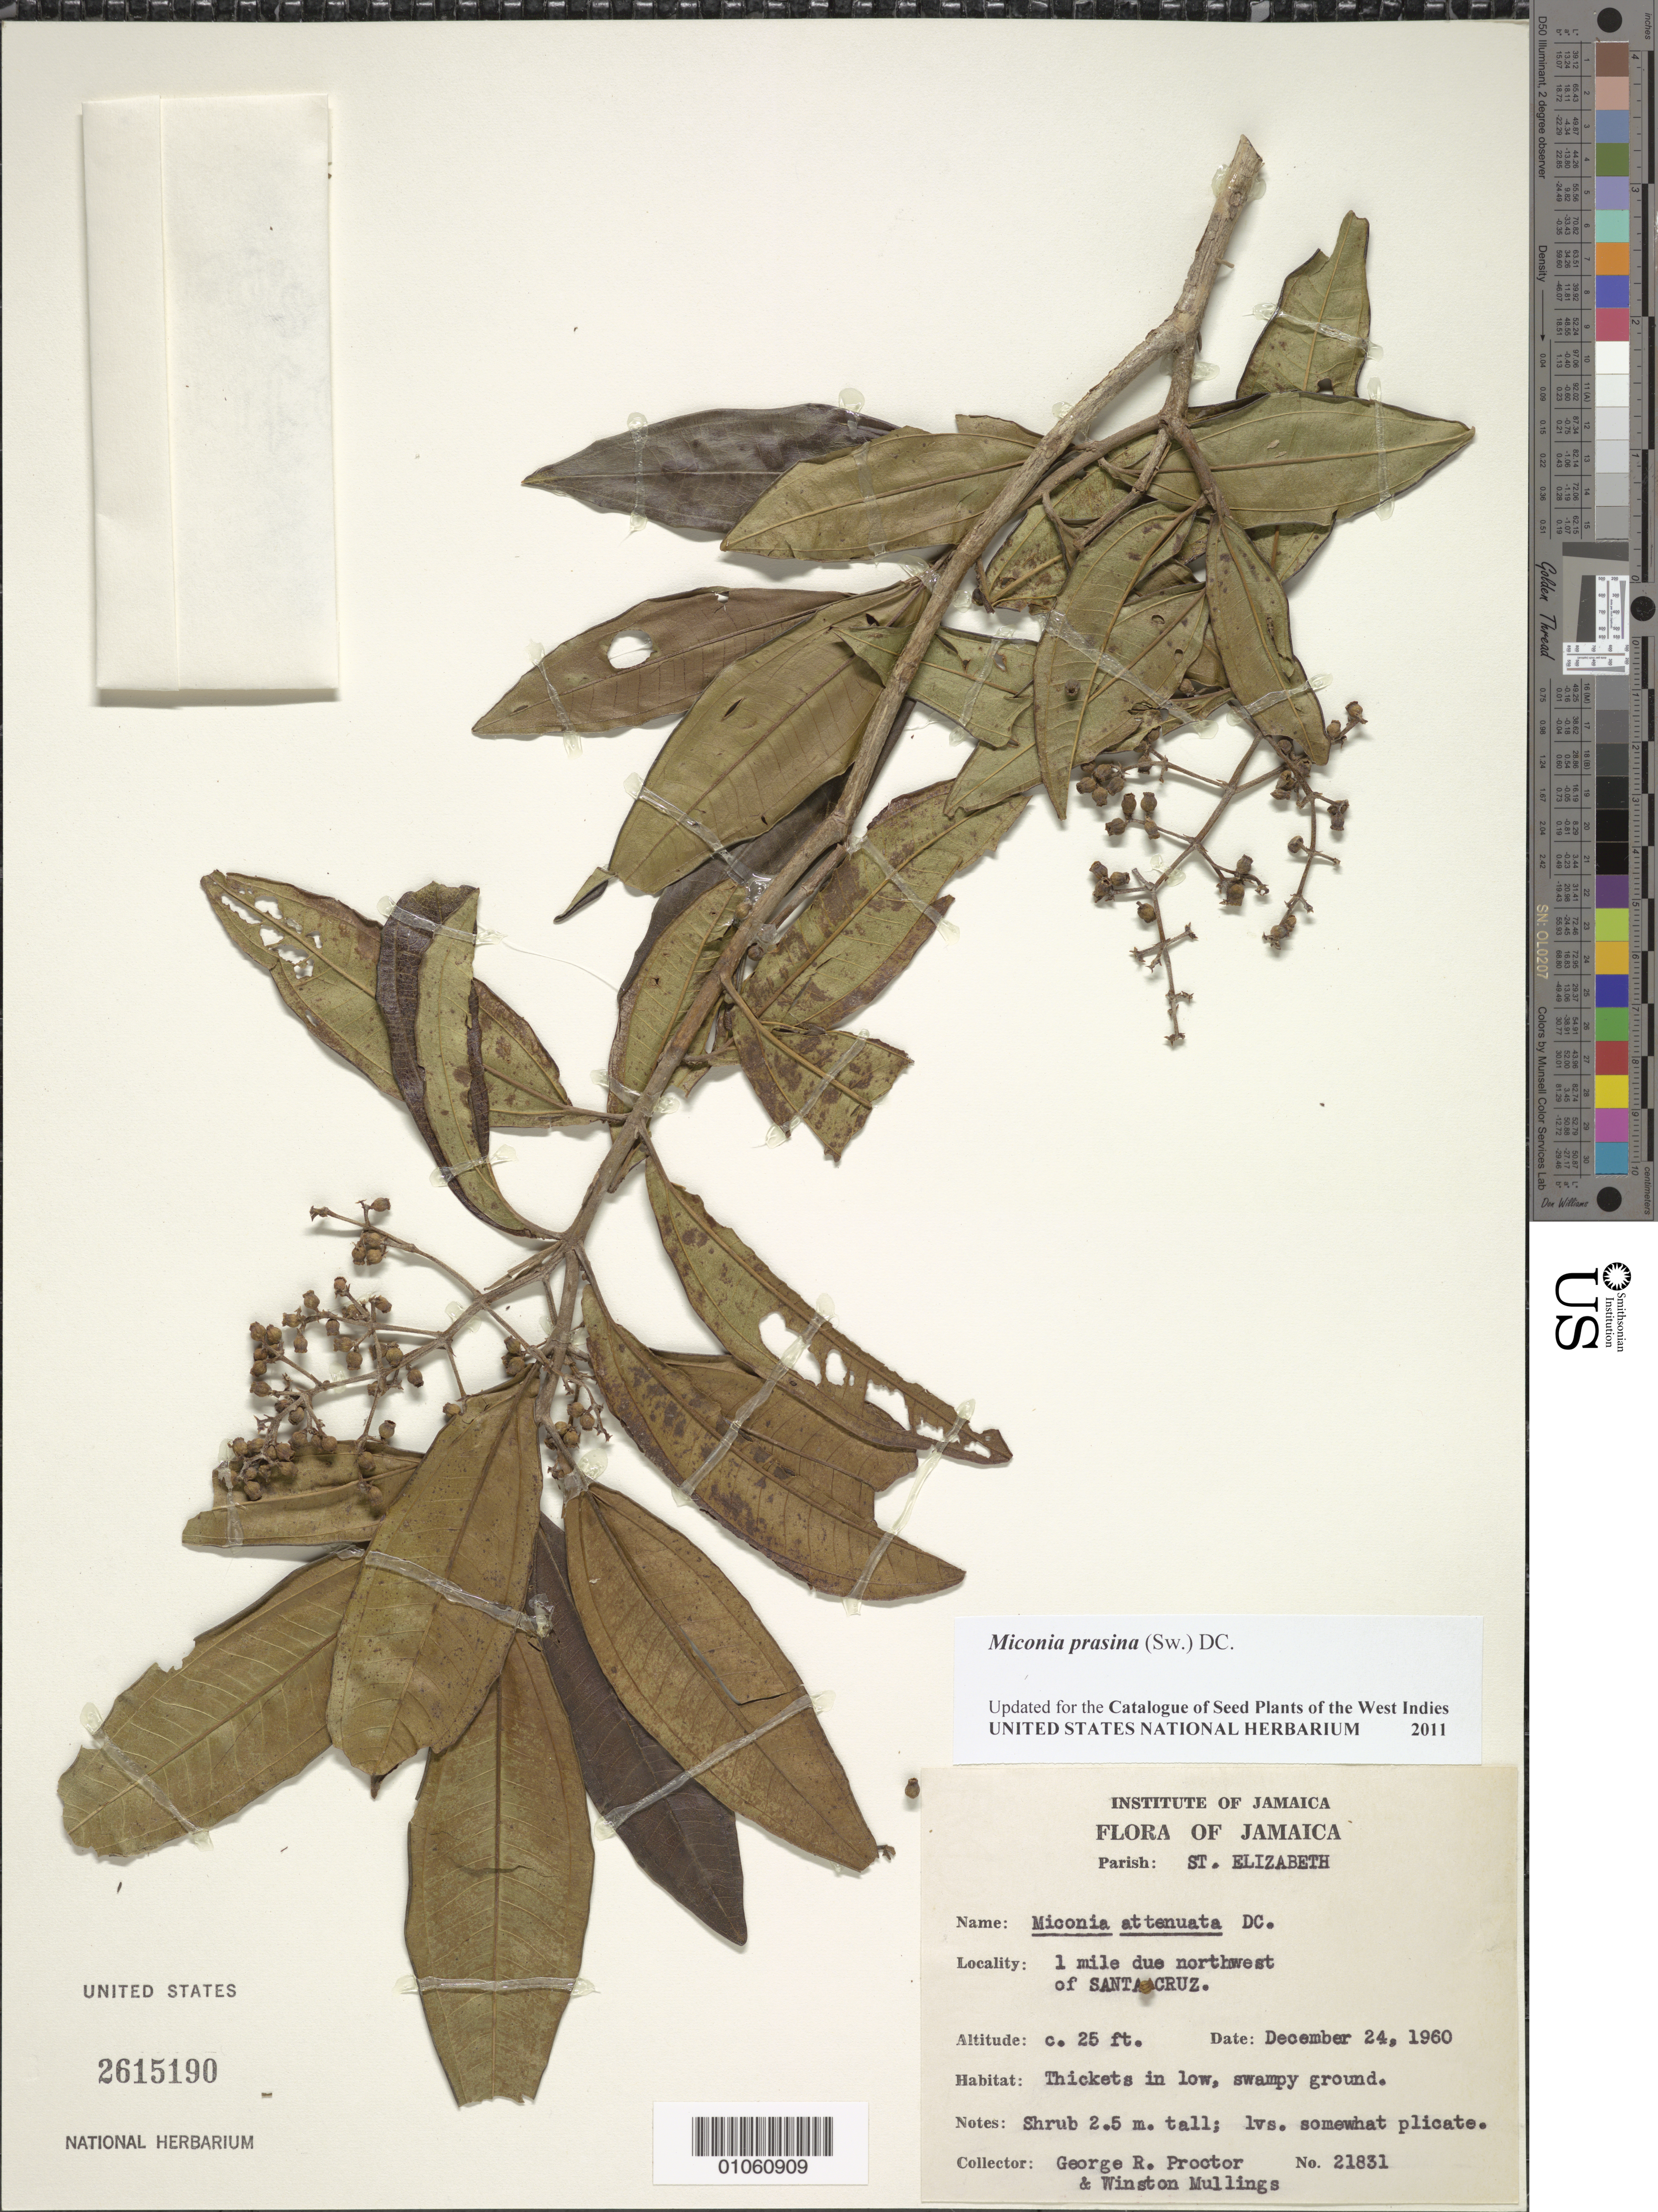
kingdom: Plantae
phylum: Tracheophyta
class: Magnoliopsida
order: Myrtales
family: Melastomataceae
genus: Miconia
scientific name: Miconia prasina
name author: (Sw.) DC.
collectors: G. R. Proctor & W. Mullings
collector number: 21831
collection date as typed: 24 Dec 1960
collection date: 1960-12-24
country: Jamaica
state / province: Saint Elizabeth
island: Jamaica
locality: Santa Cruz, 1 mile due NW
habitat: Thickets in low, swampy ground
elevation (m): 8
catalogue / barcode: US 2615190